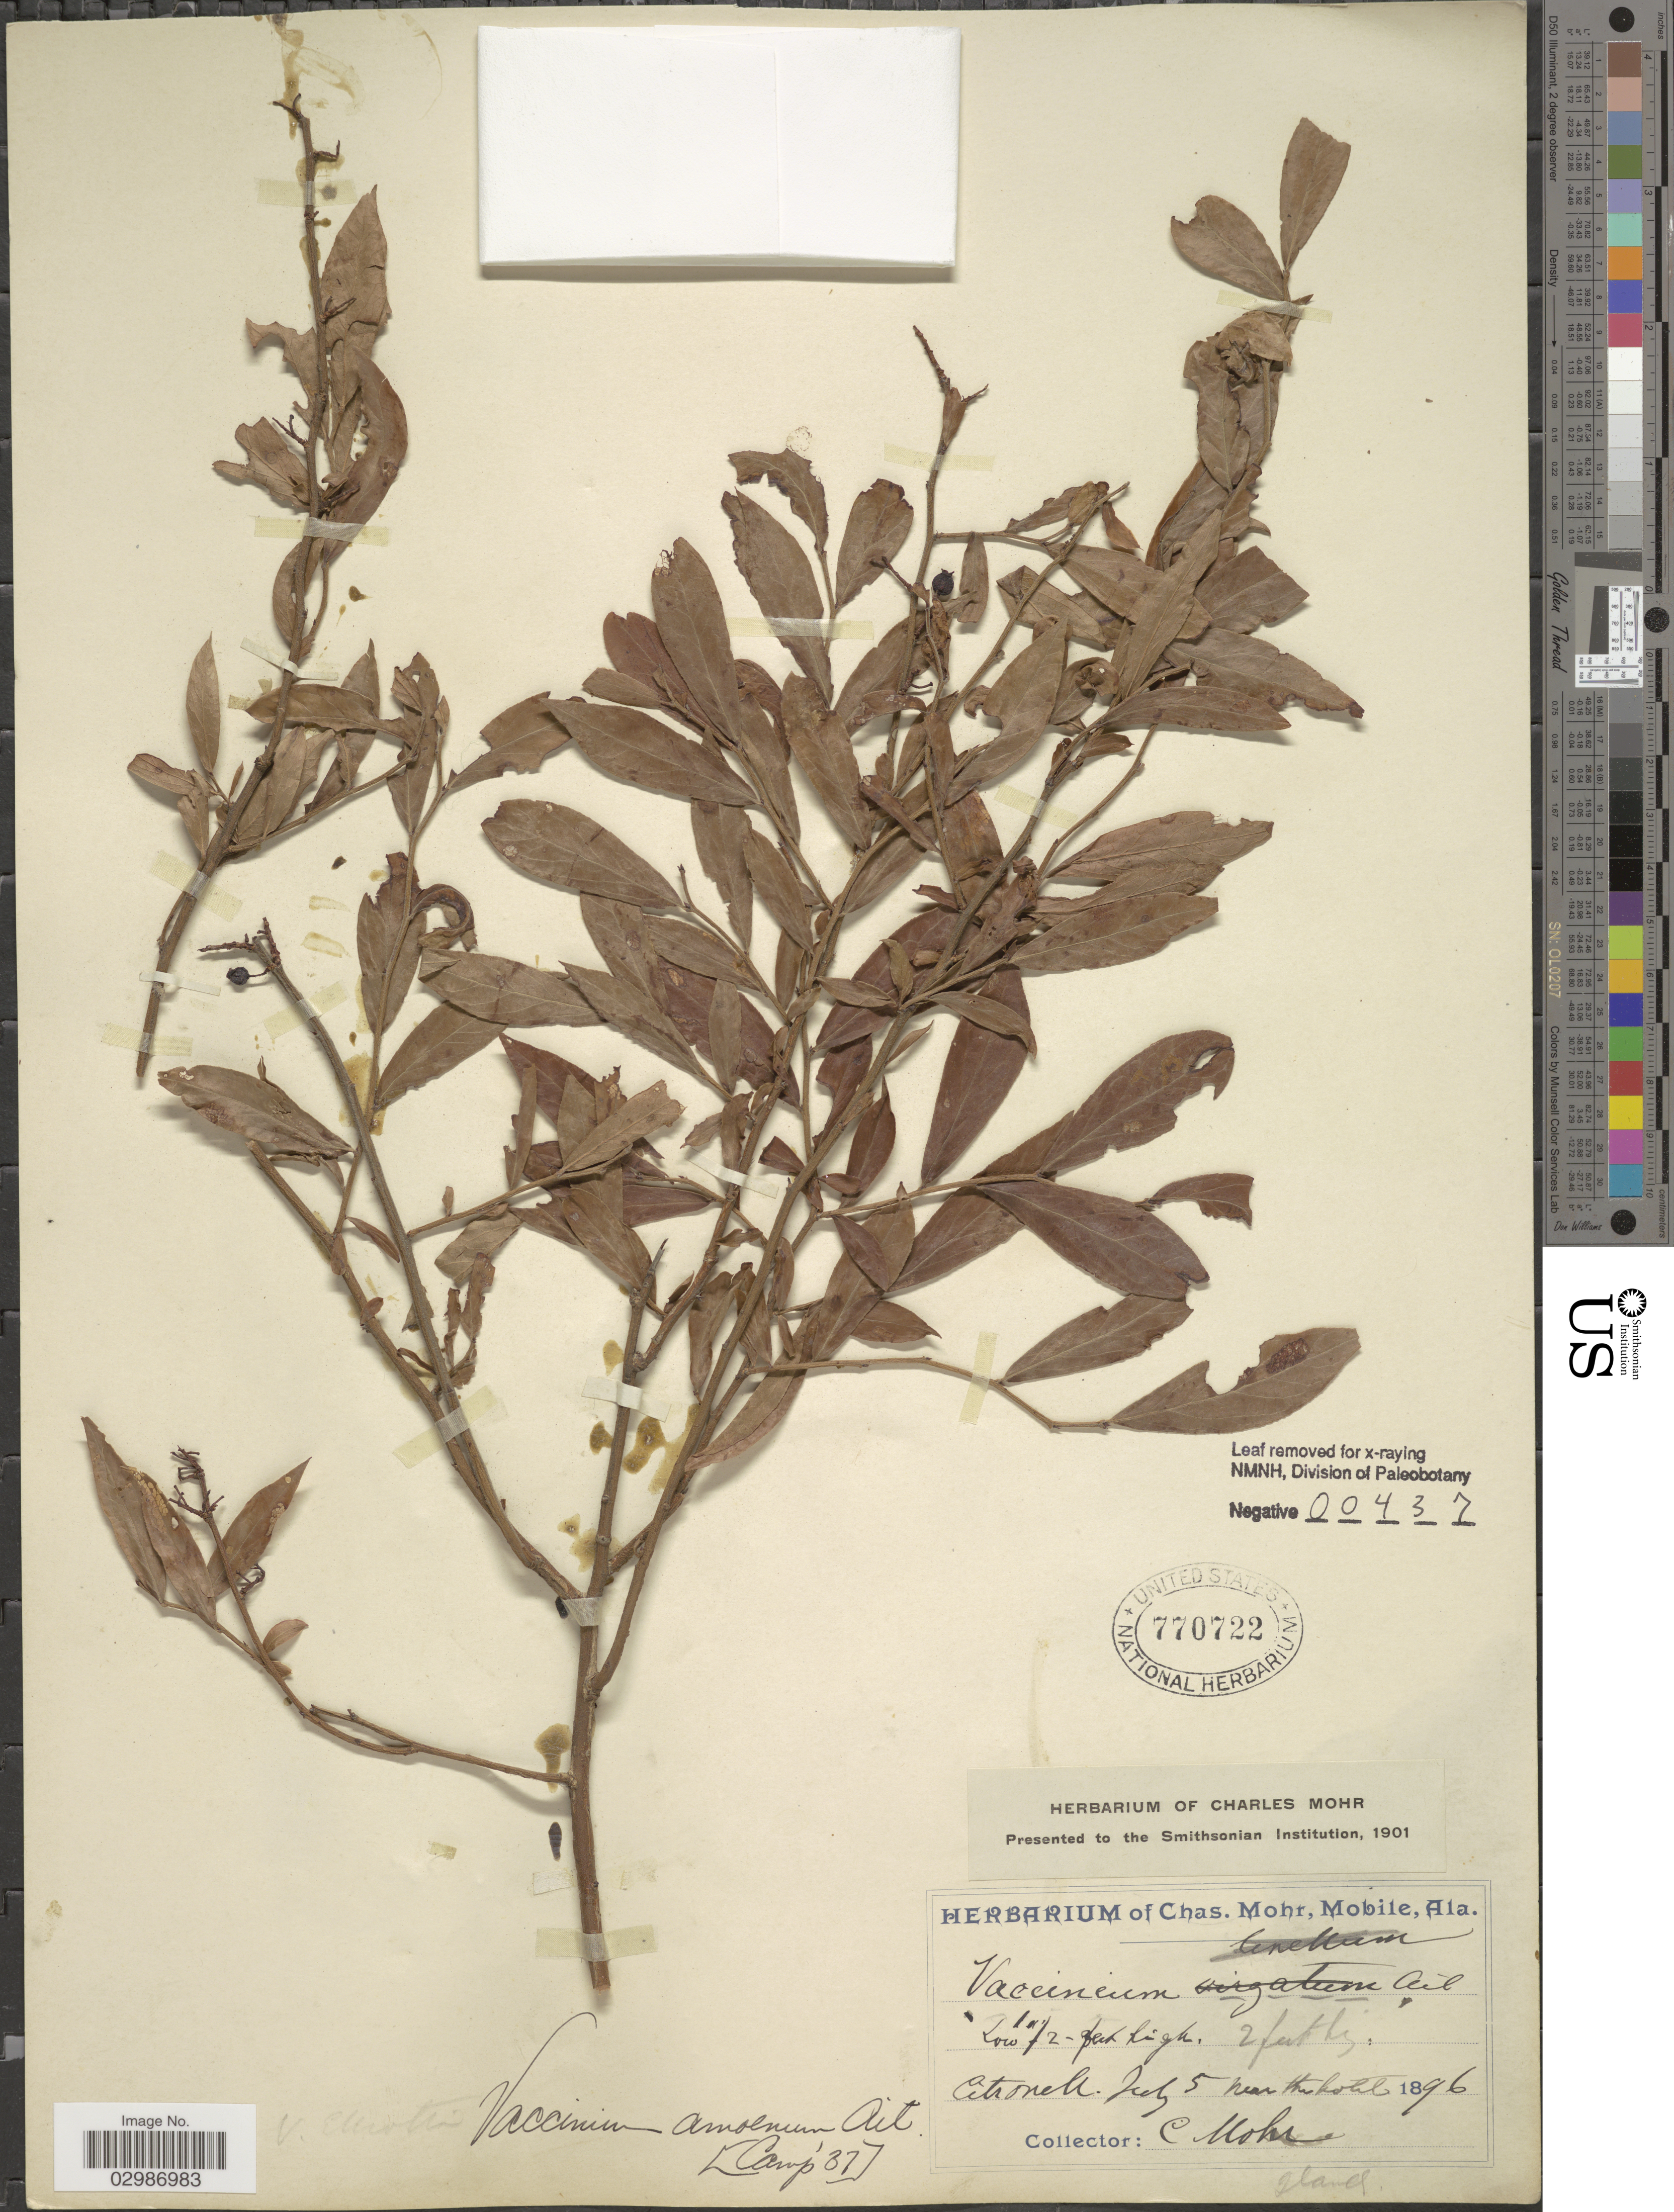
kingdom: Plantae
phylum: Tracheophyta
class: Magnoliopsida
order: Ericales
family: Ericaceae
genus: Vaccinium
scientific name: Vaccinium amoenum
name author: Aiton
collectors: C. T. Mohr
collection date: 1896-07-05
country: United States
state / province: Alabama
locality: Citronell.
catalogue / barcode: US 770722